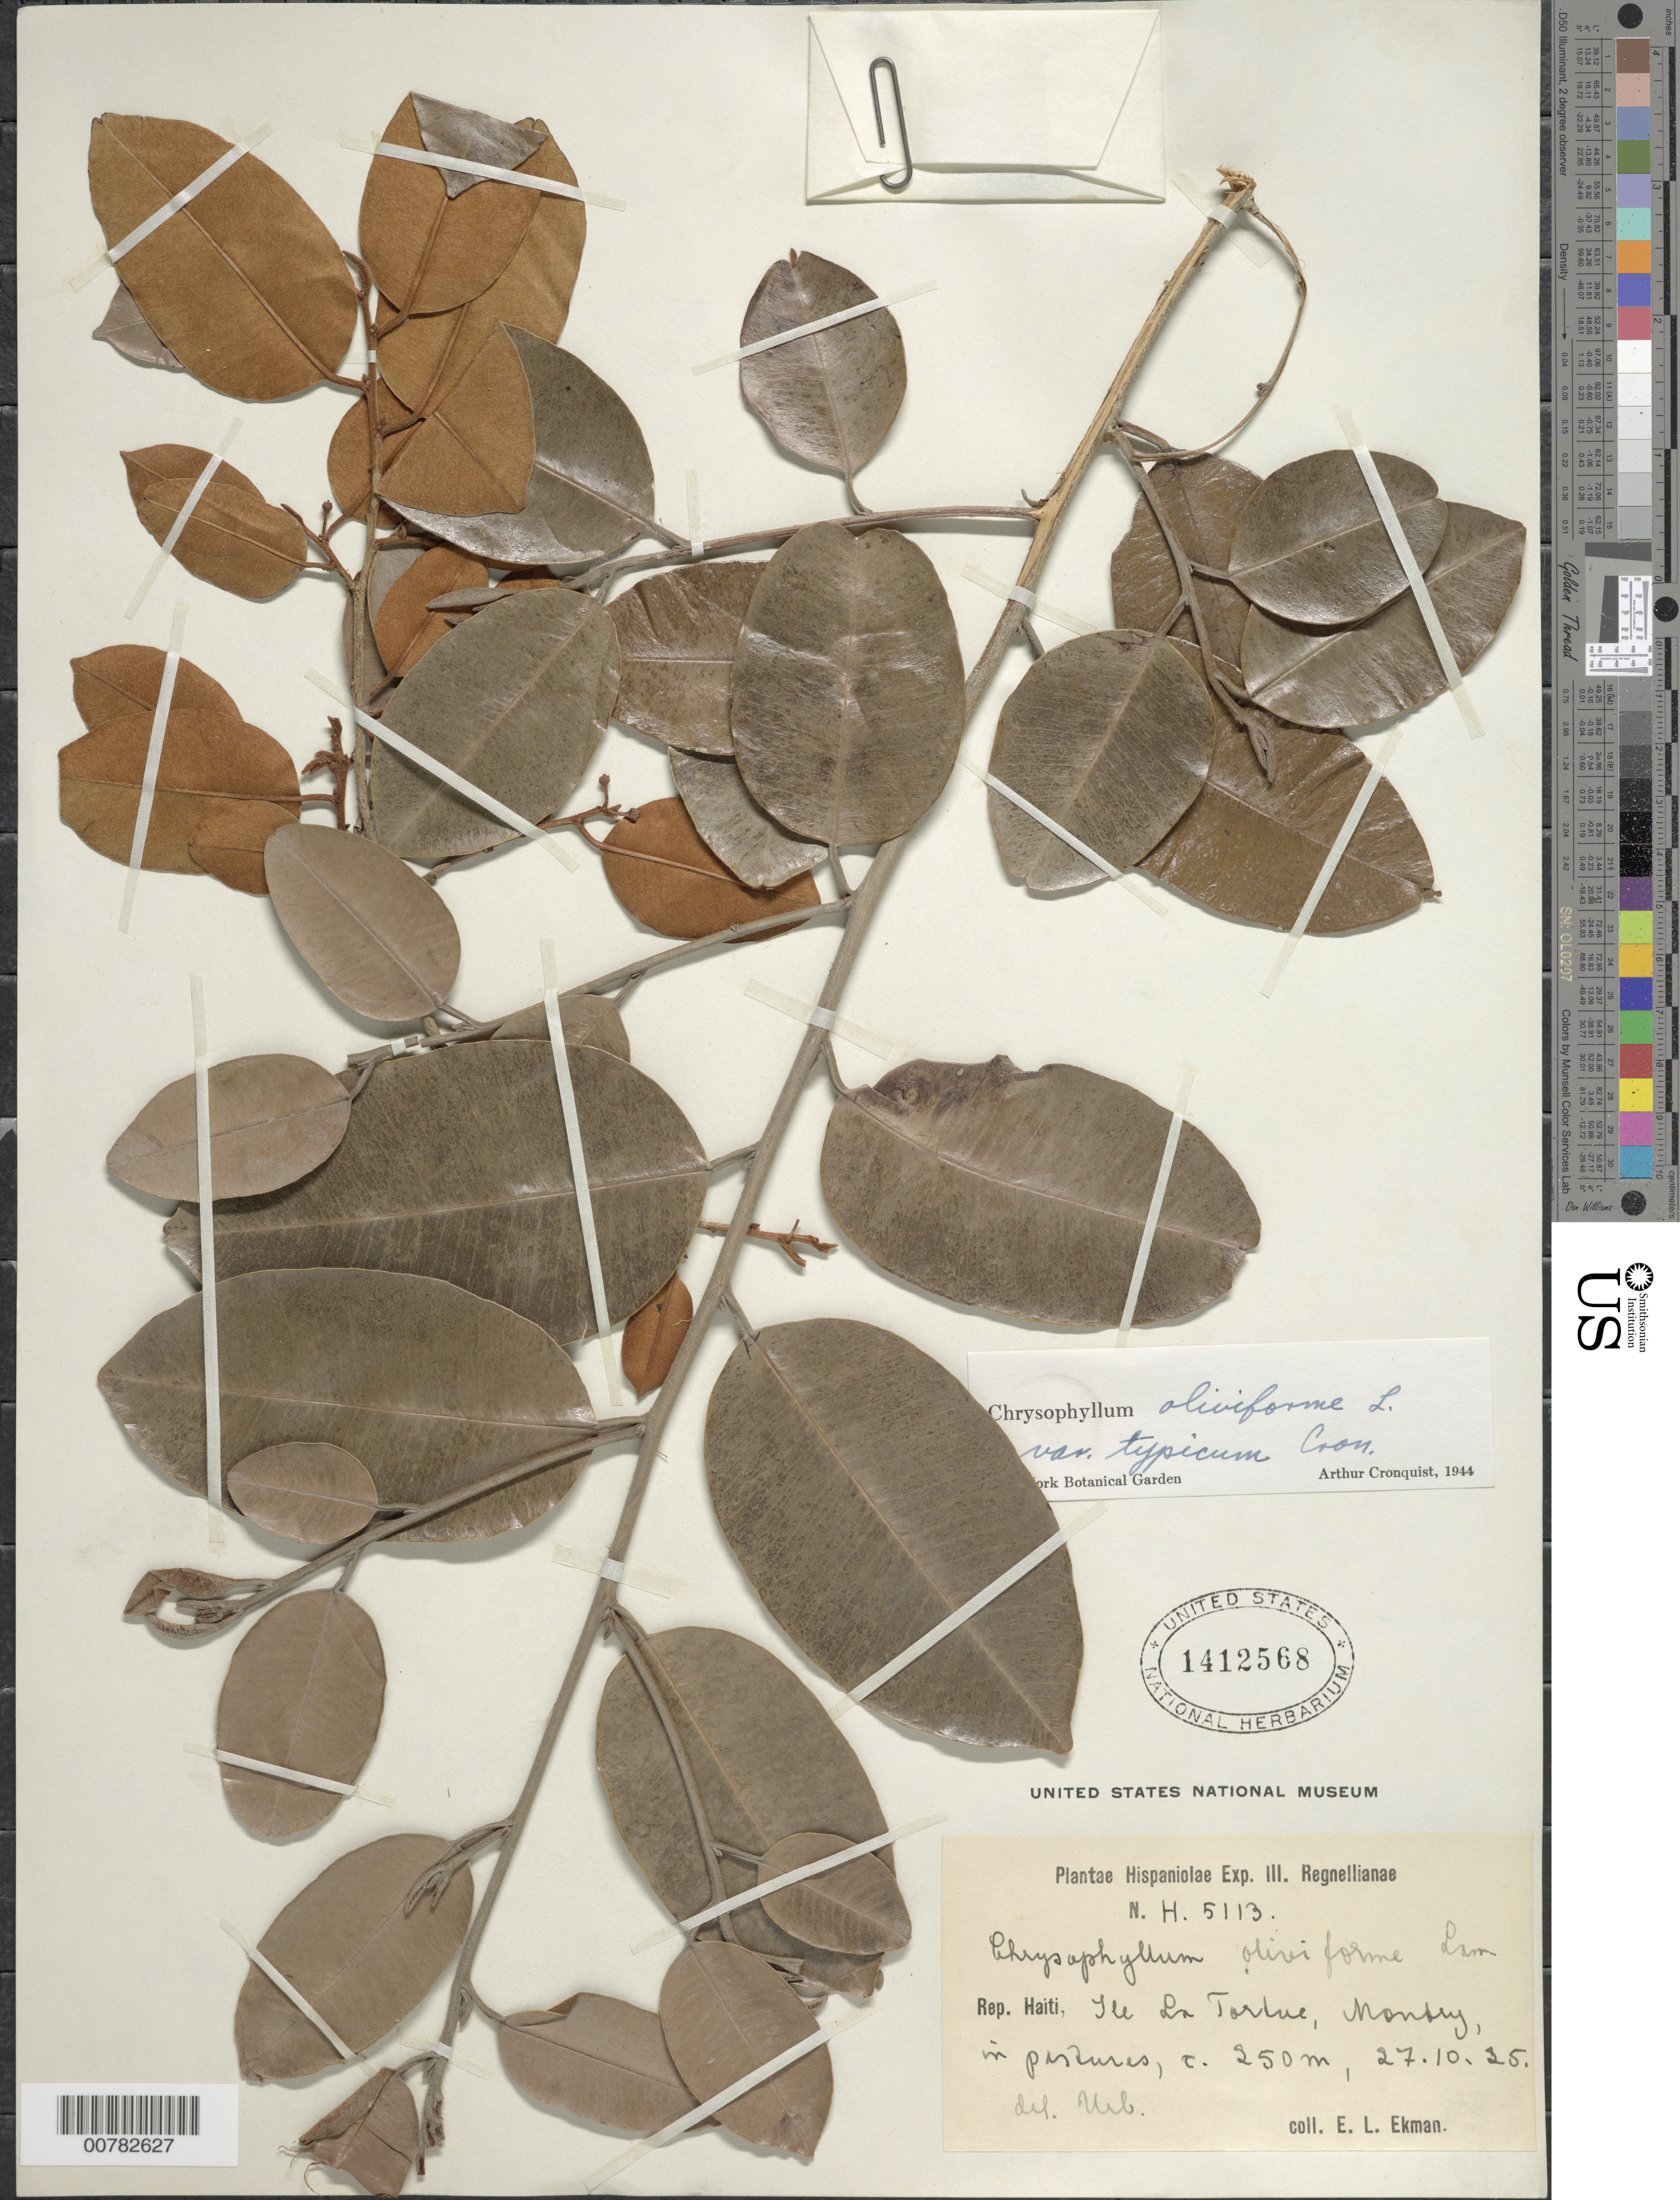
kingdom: Plantae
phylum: Tracheophyta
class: Magnoliopsida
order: Ericales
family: Sapotaceae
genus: Chrysophyllum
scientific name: Chrysophyllum oliviforme subsp. oliviforme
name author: L.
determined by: Cronquist, A. J.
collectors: E. L. Ekman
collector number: H 5113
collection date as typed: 27 Oct 1925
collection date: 1925-10-27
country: Haiti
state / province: Nord-Óuest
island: Île de la Tortue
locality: Ile la Tortue, Monbry.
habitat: In pastures.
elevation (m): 250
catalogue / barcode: US 1412568